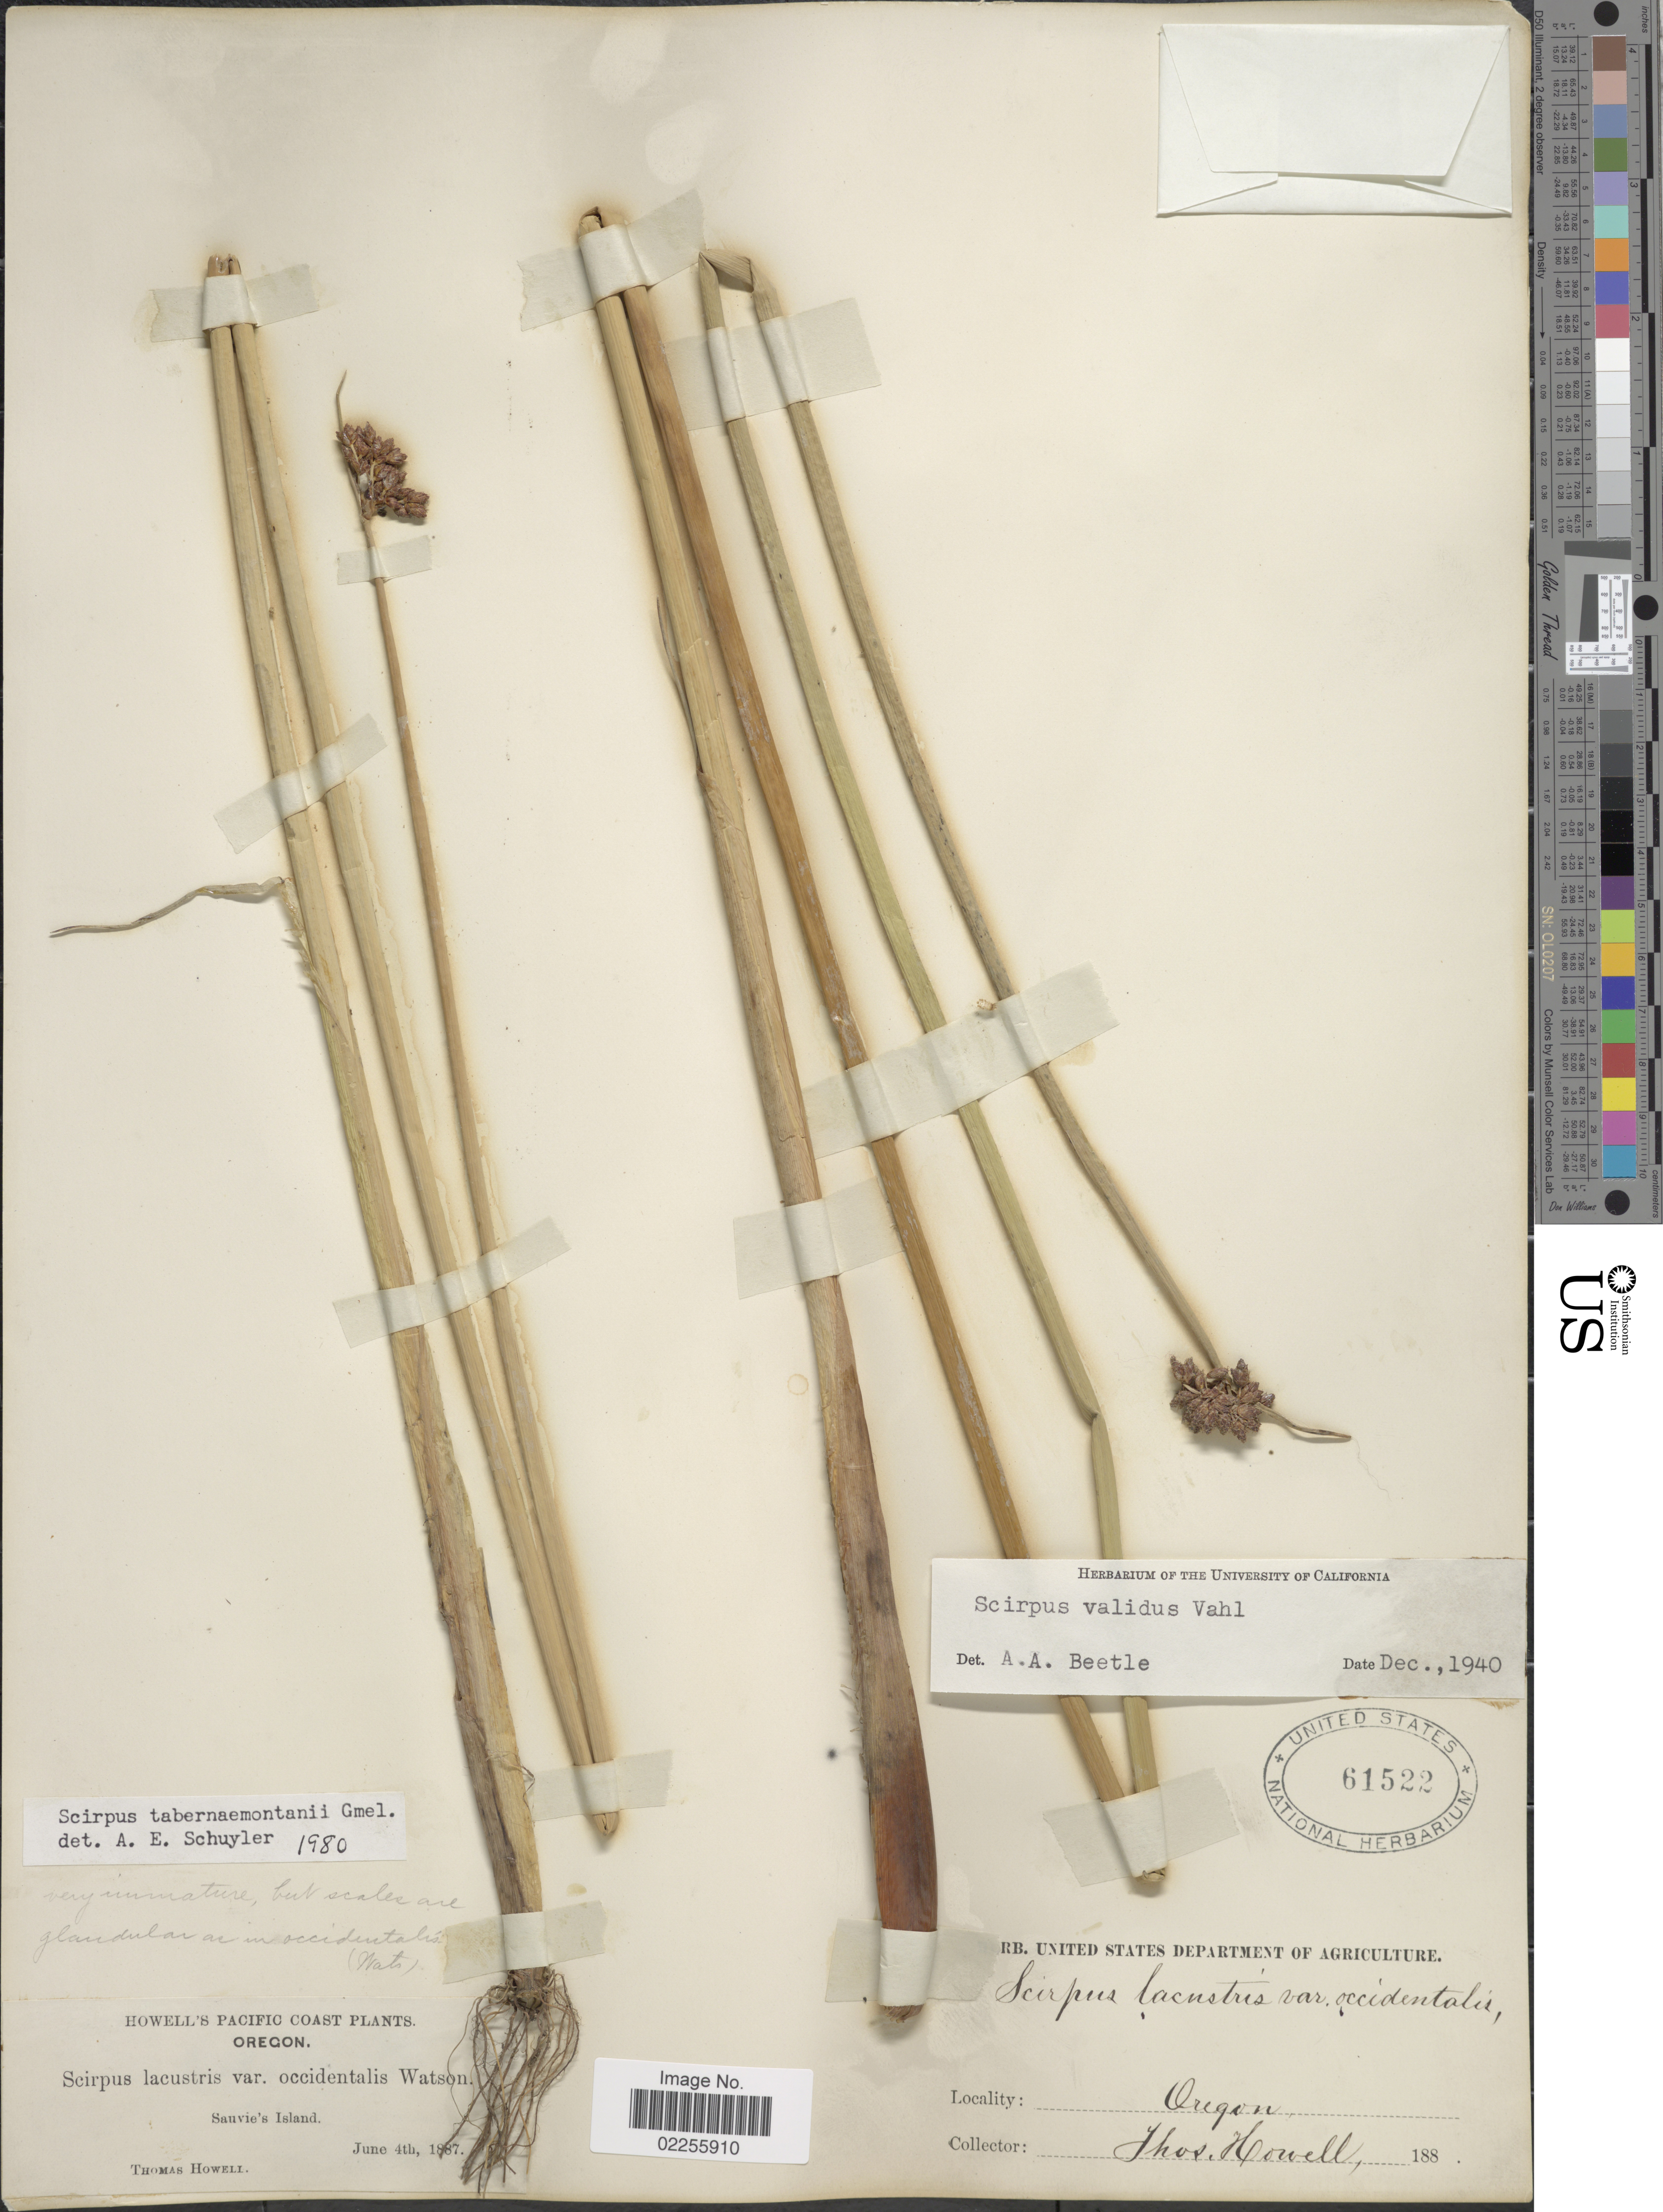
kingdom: Plantae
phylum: Tracheophyta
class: Liliopsida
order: Poales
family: Cyperaceae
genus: Schoenoplectus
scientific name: Schoenoplectus tabernaemontani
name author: (C.C. Gmel.) Palla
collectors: T. Howell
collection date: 1887-06-04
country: United States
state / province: Oregon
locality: Pacific Coast, Sauvie's Island.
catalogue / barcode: US 61522